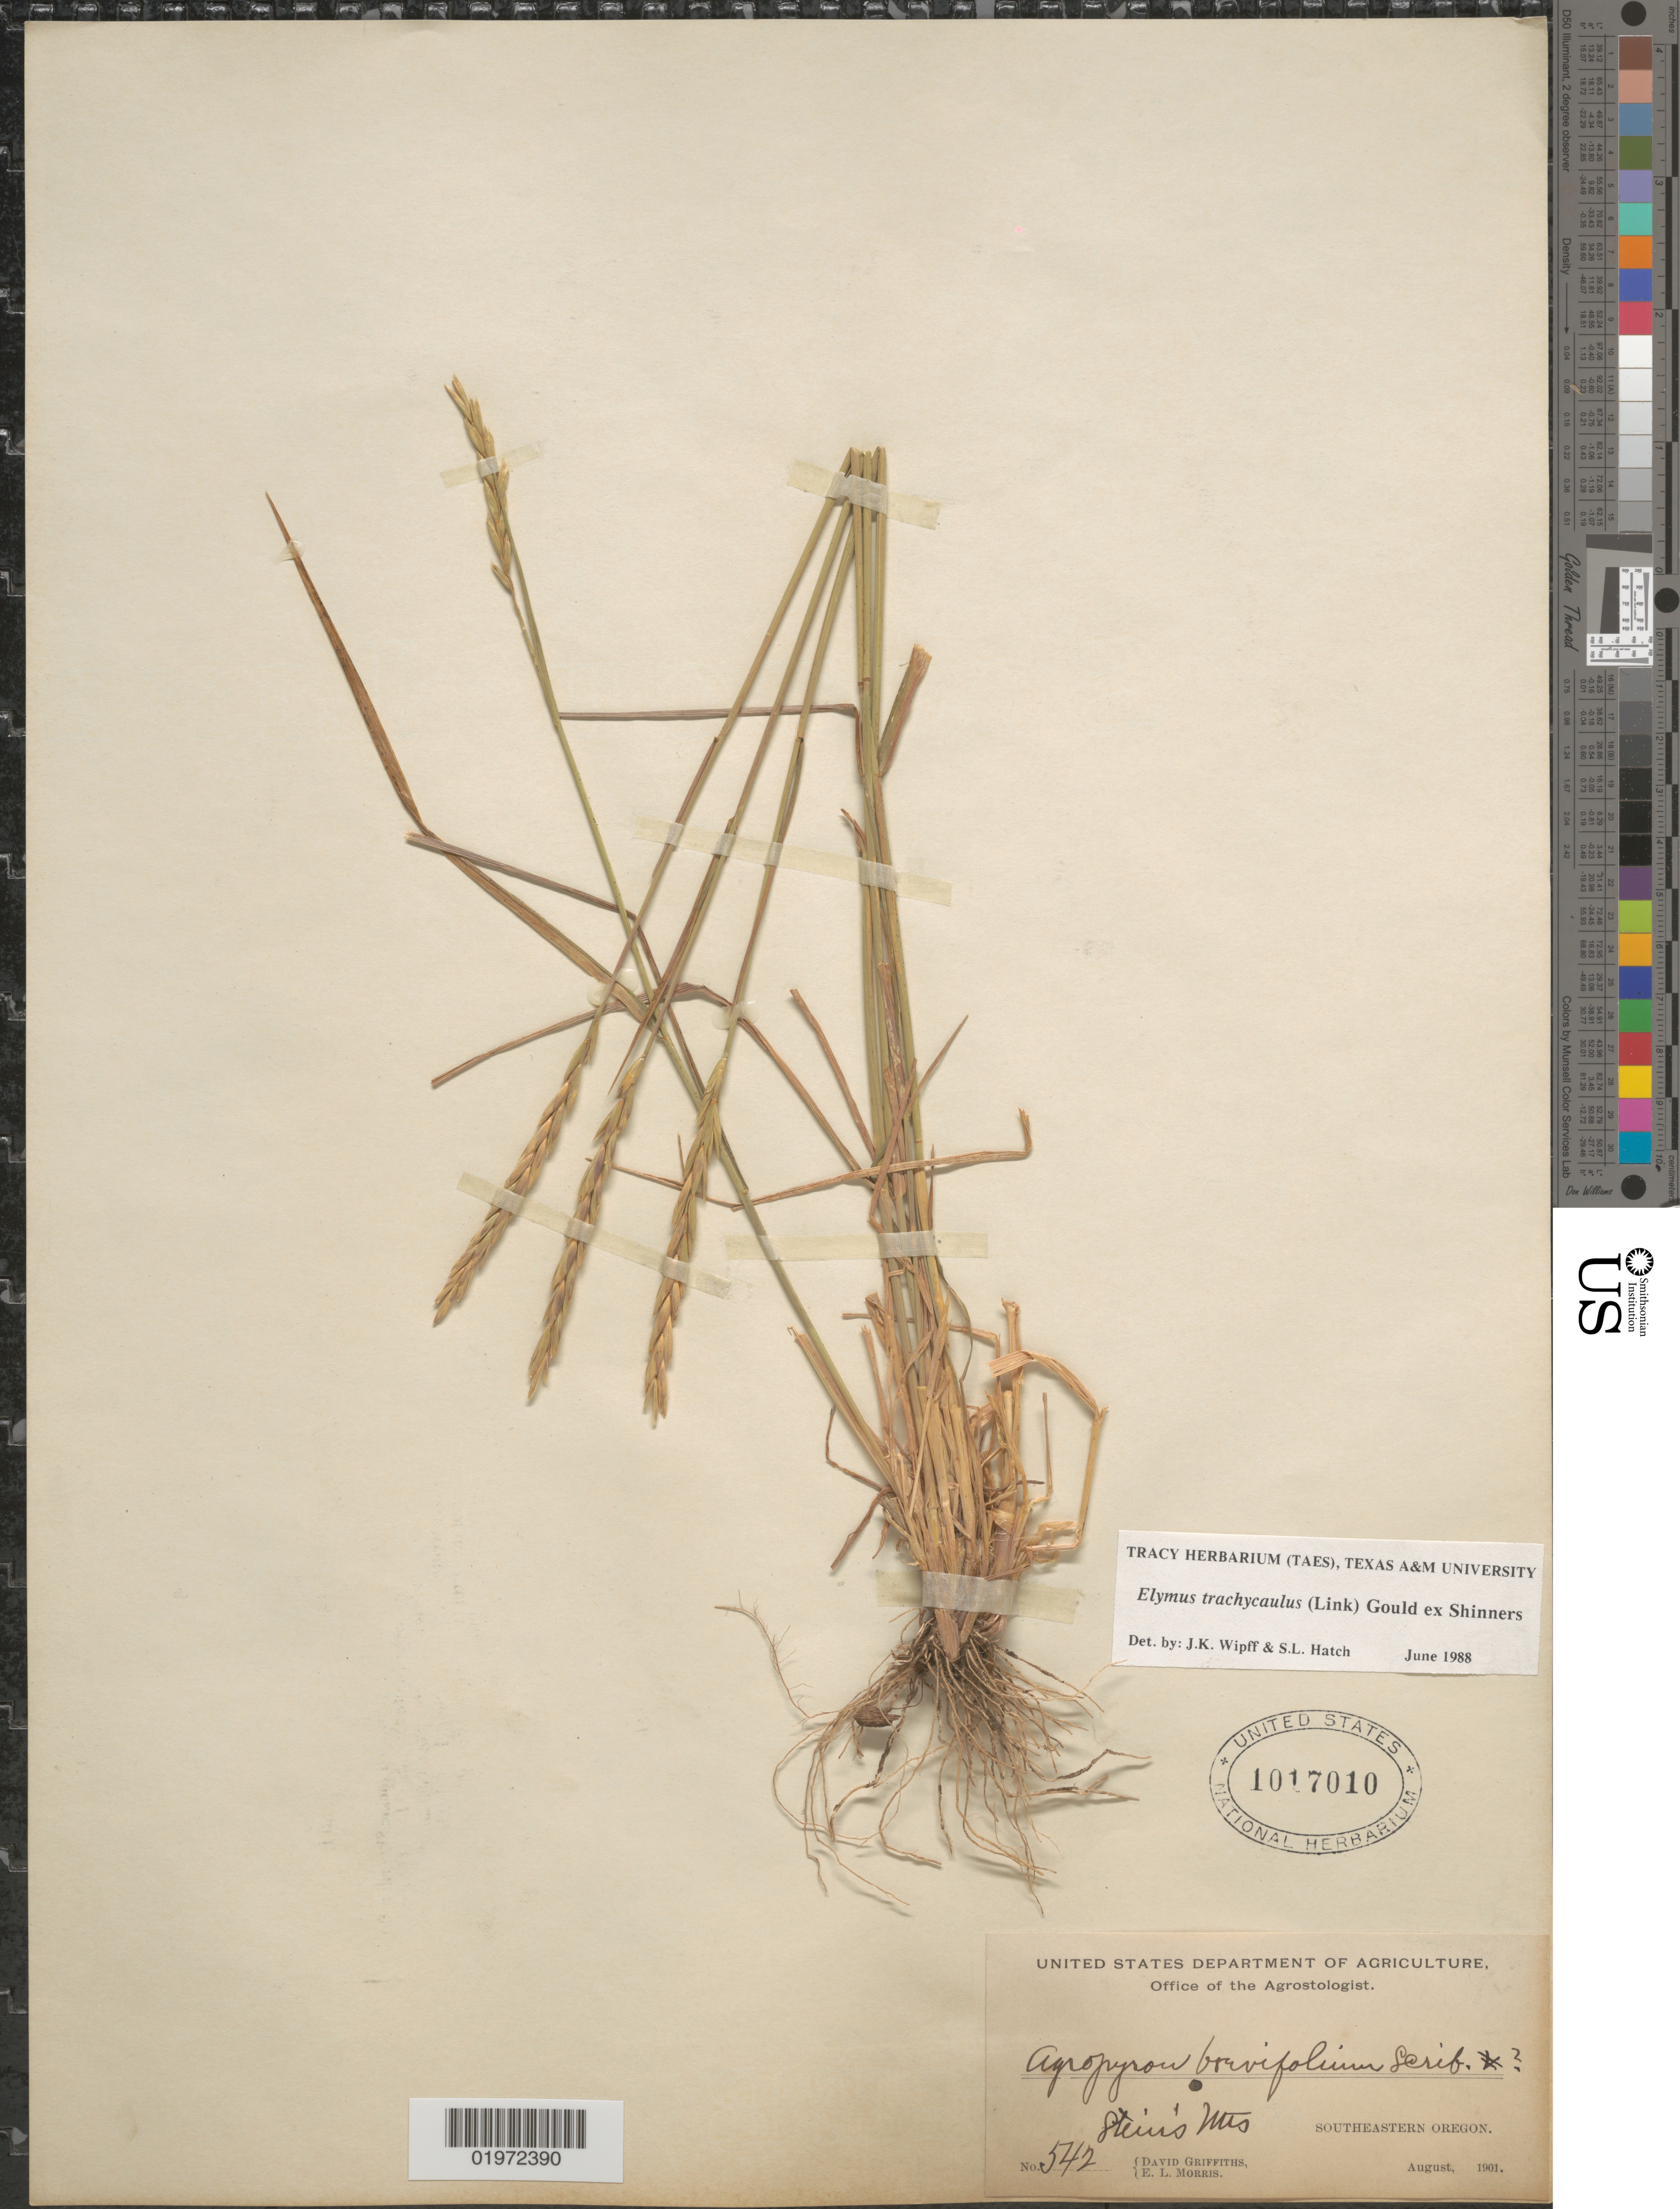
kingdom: Plantae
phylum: Tracheophyta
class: Liliopsida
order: Poales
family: Poaceae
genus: Elymus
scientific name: Elymus trachycaulus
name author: (Link) Gould ex Shinners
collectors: D. Griffiths & E. Morris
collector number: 542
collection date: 1901-08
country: United States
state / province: Oregon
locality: Stein's Mts. Southeastern Oregon.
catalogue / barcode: US 1017010